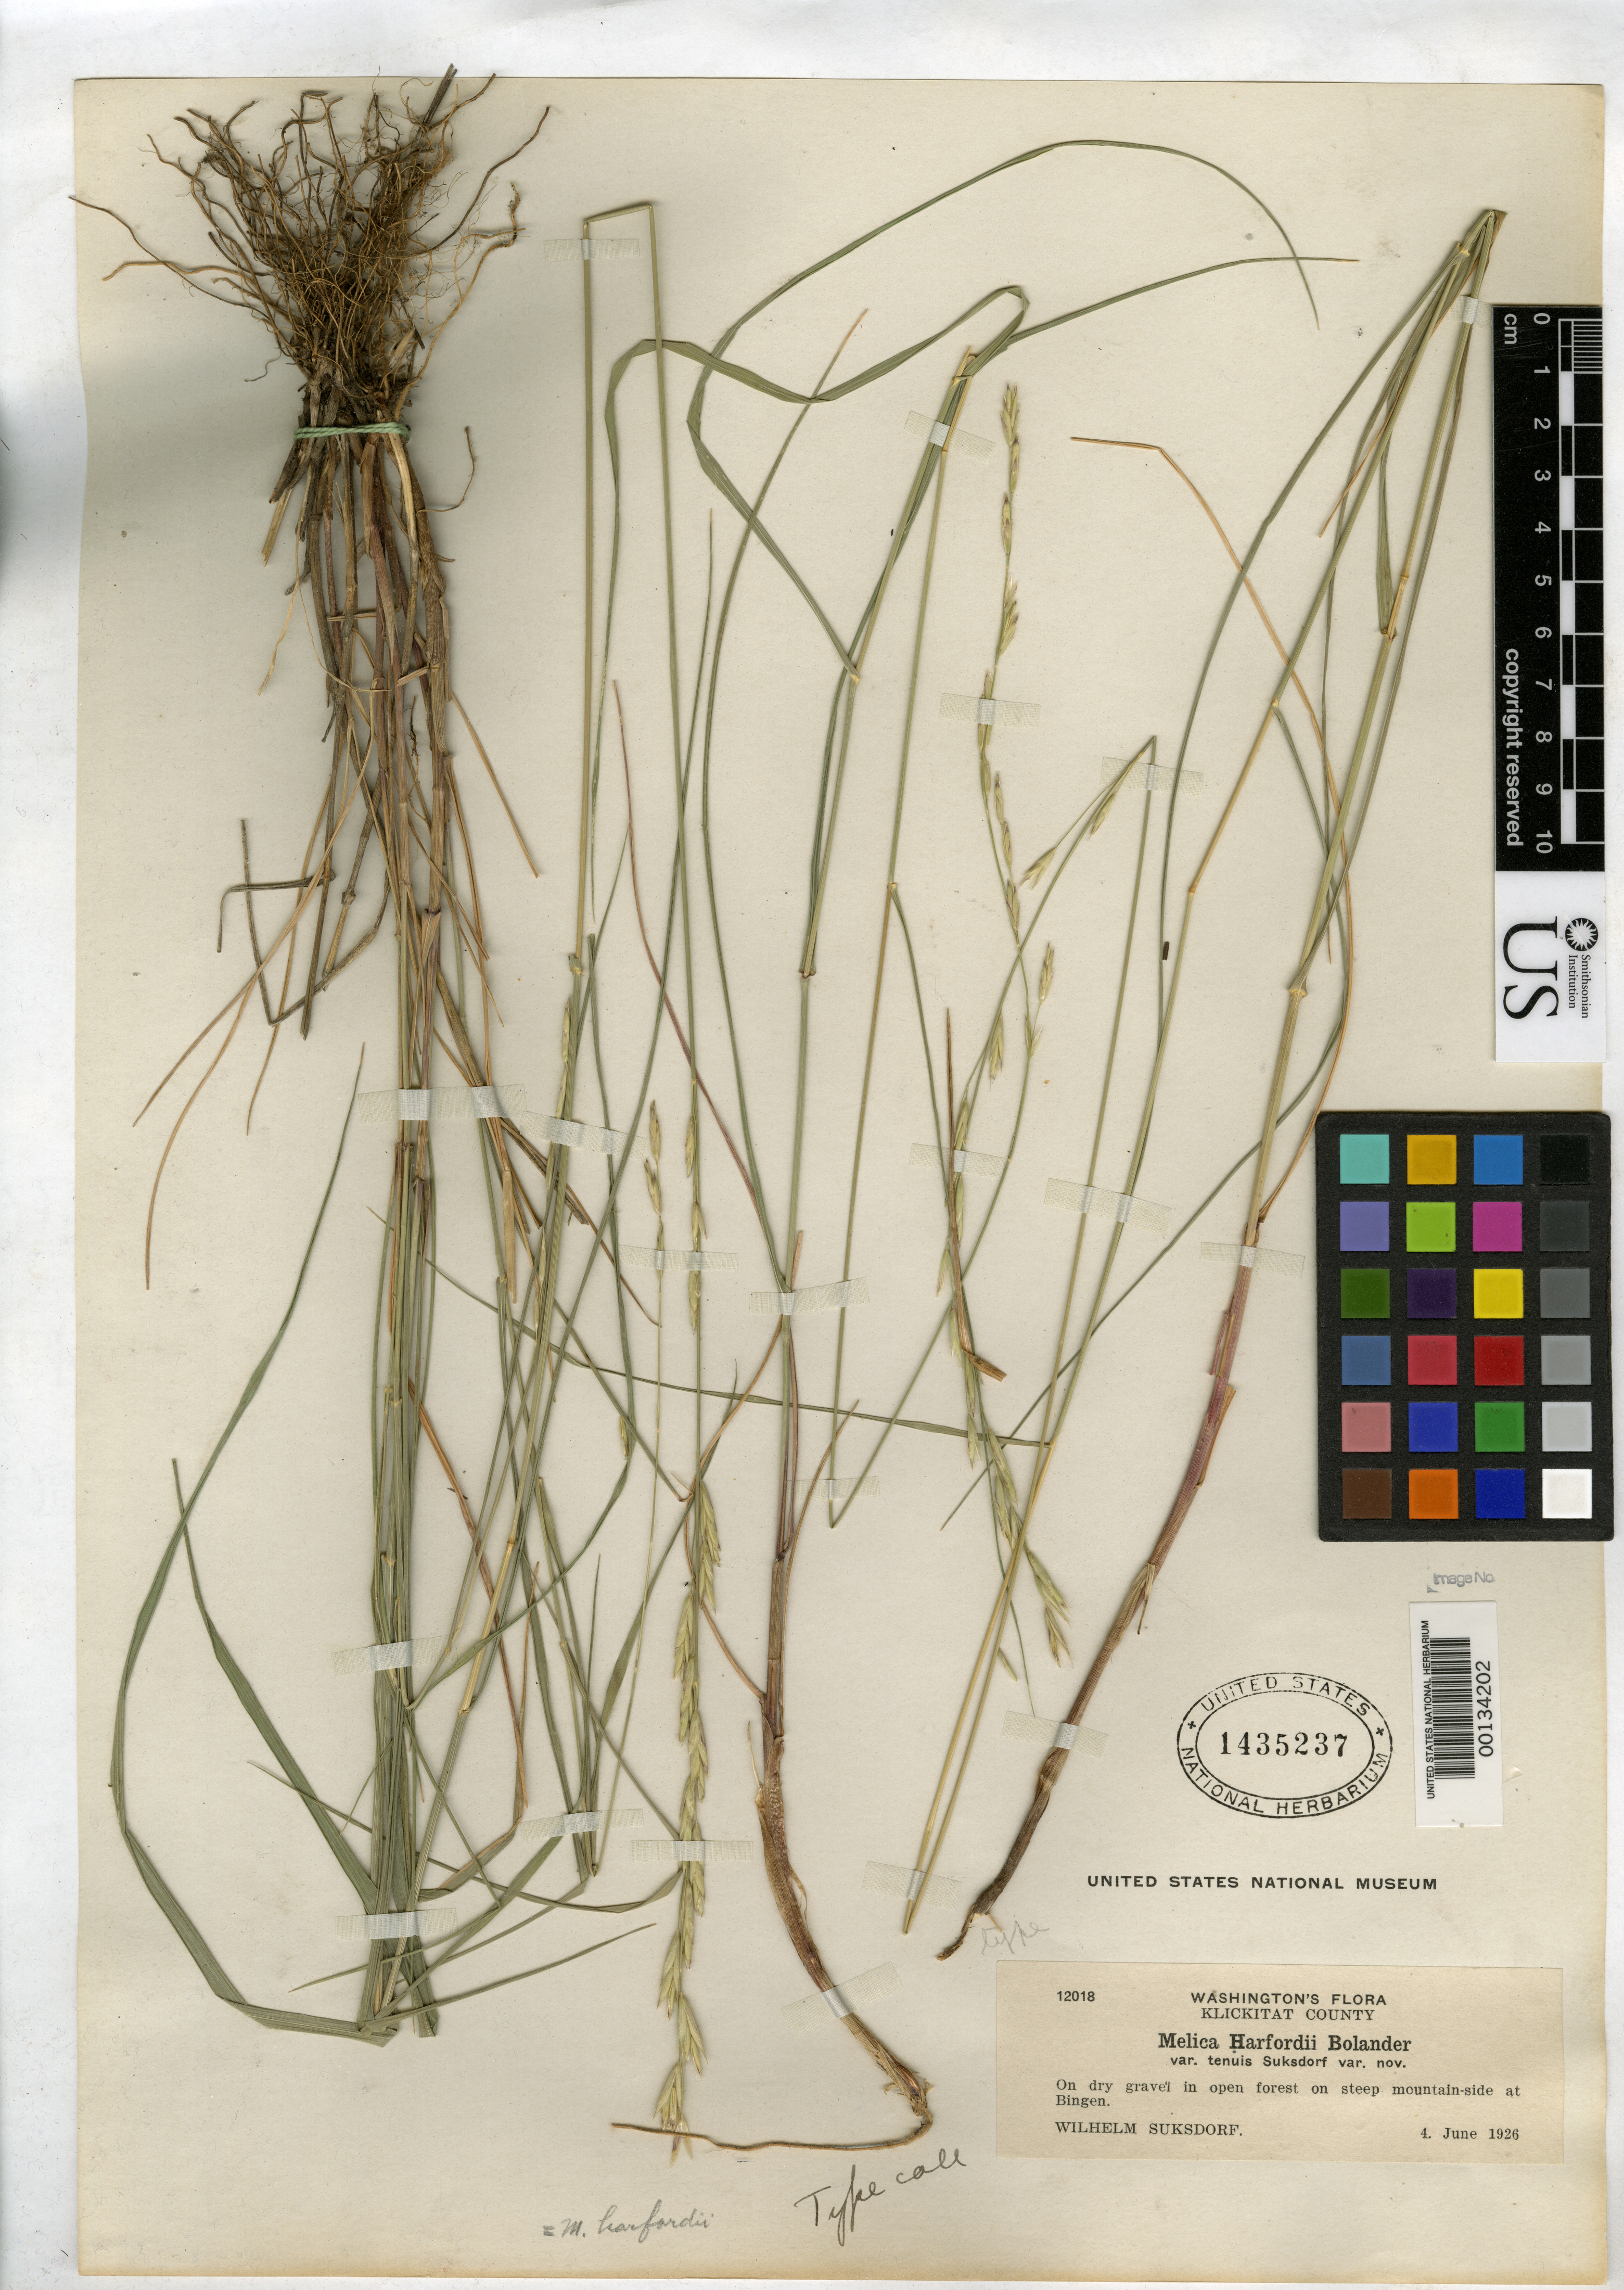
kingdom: Plantae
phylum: Tracheophyta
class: Liliopsida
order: Poales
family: Poaceae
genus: Melica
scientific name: Melica harfordii var. tenuis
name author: Suksd.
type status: Isotype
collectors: W. N. Suksdorf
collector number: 12018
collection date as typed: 04 Jun 1926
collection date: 1926-06-04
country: United States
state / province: Washington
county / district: Klickitat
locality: Mountain side at Bingen.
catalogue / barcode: US 1435237